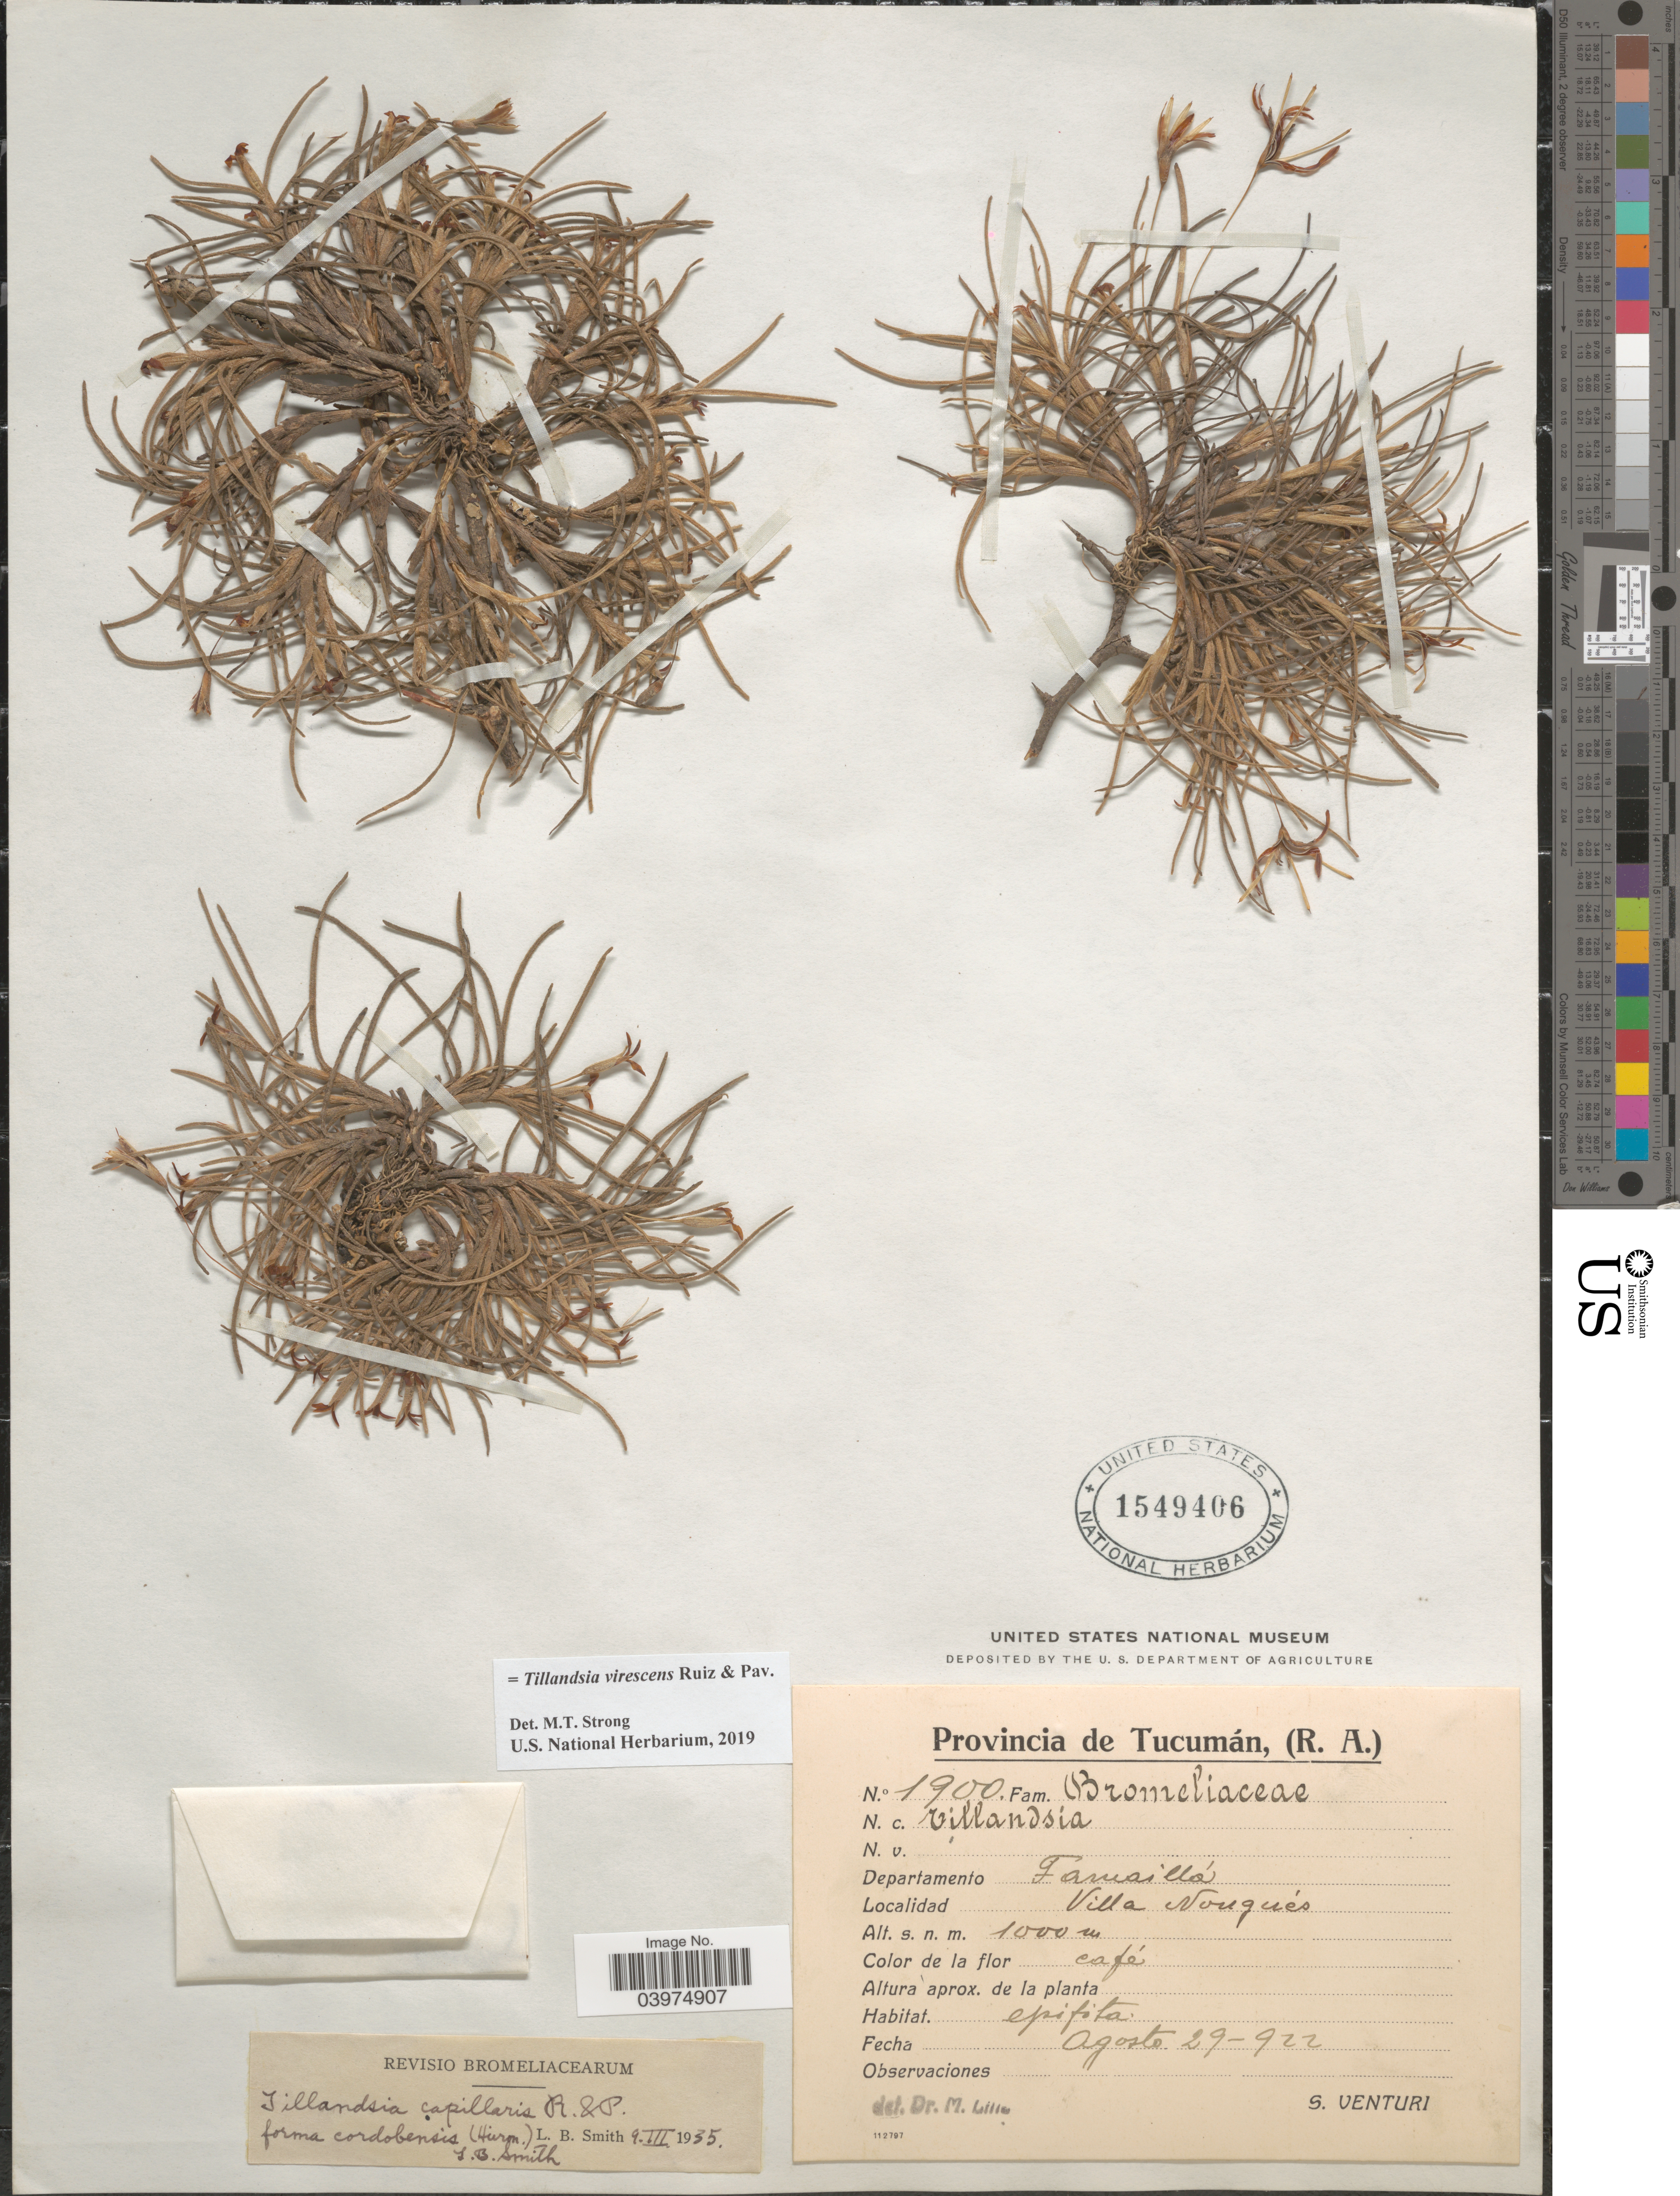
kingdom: Plantae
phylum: Tracheophyta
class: Liliopsida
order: Poales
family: Bromeliaceae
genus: Tillandsia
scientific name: Tillandsia virescens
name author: Ruiz & Pav.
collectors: S. Venturi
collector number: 1900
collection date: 1922-08-29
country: Argentina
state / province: Tucuman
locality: Departamento Famaillá. Villa Nougués.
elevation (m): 1000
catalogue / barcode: US 1549406